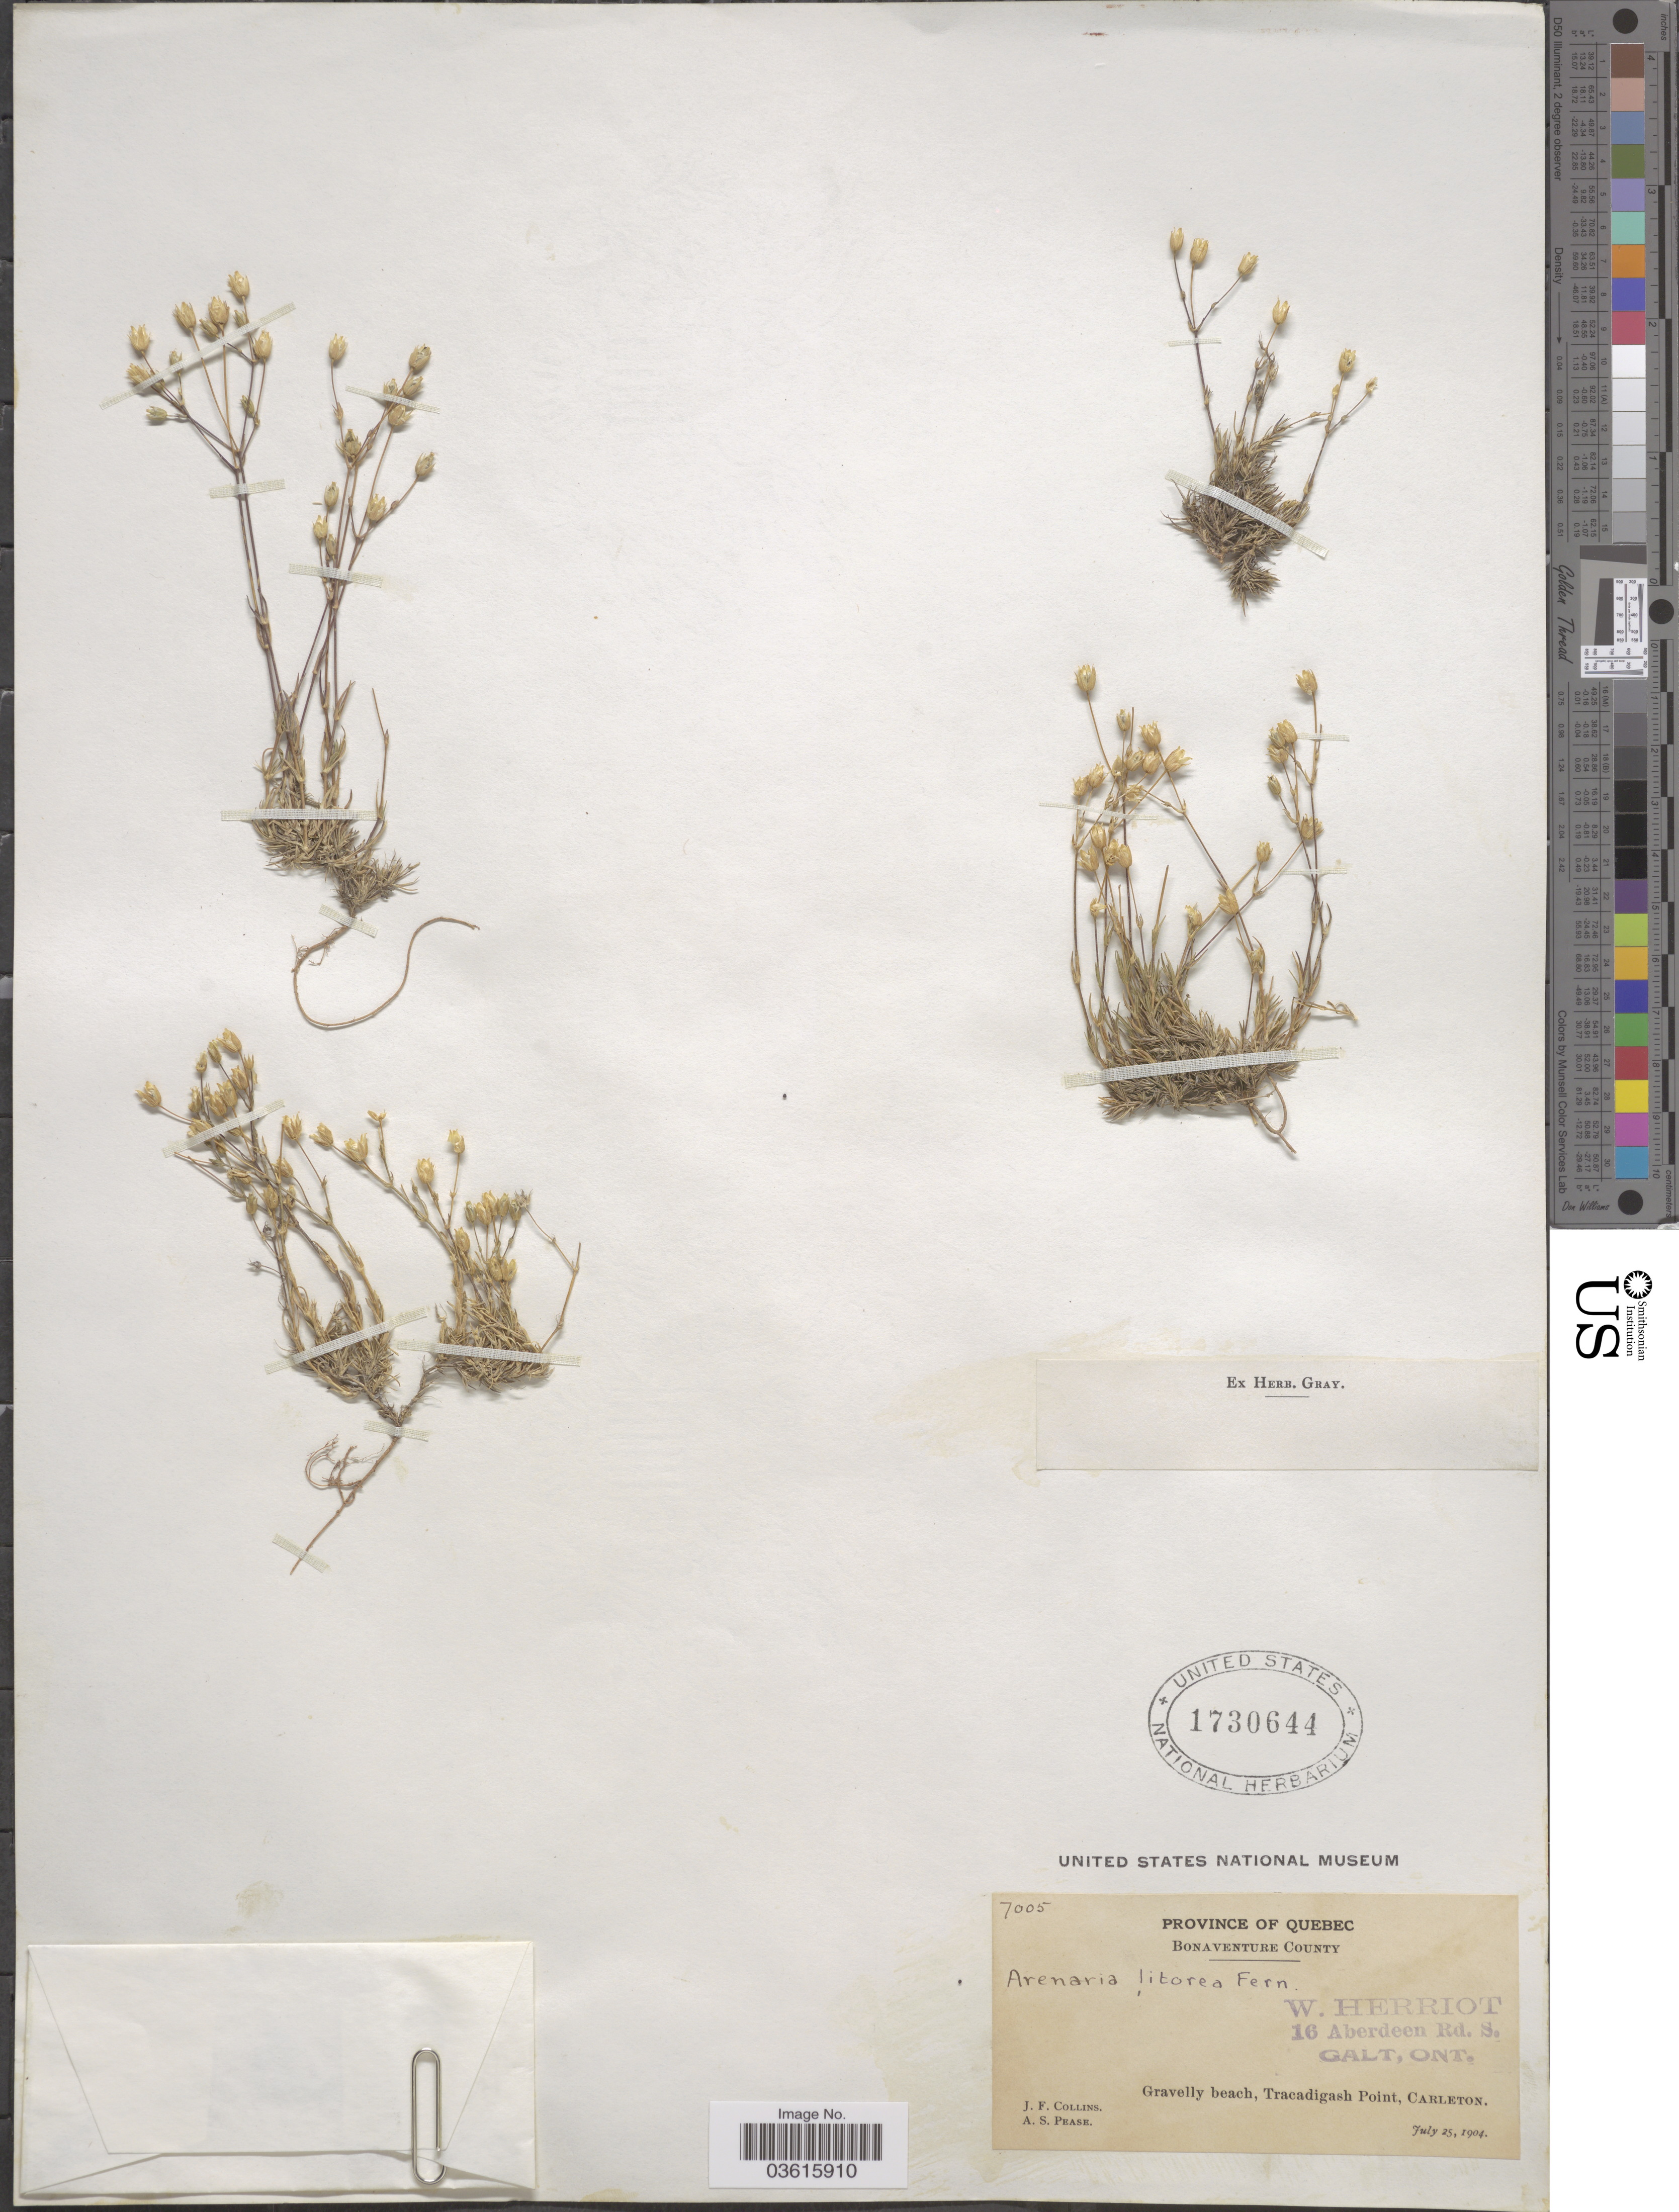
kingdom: Plantae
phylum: Tracheophyta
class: Magnoliopsida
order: Caryophyllales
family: Caryophyllaceae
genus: Minuartia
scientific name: Minuartia dawsonensis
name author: (Britton) House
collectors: J. Collins & A. S. Pease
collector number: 7005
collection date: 1904-07-25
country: Canada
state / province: Quebec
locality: Bonaventure County. Gravelly beach, Tracadigash Point, Carleton.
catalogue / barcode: US 1730644